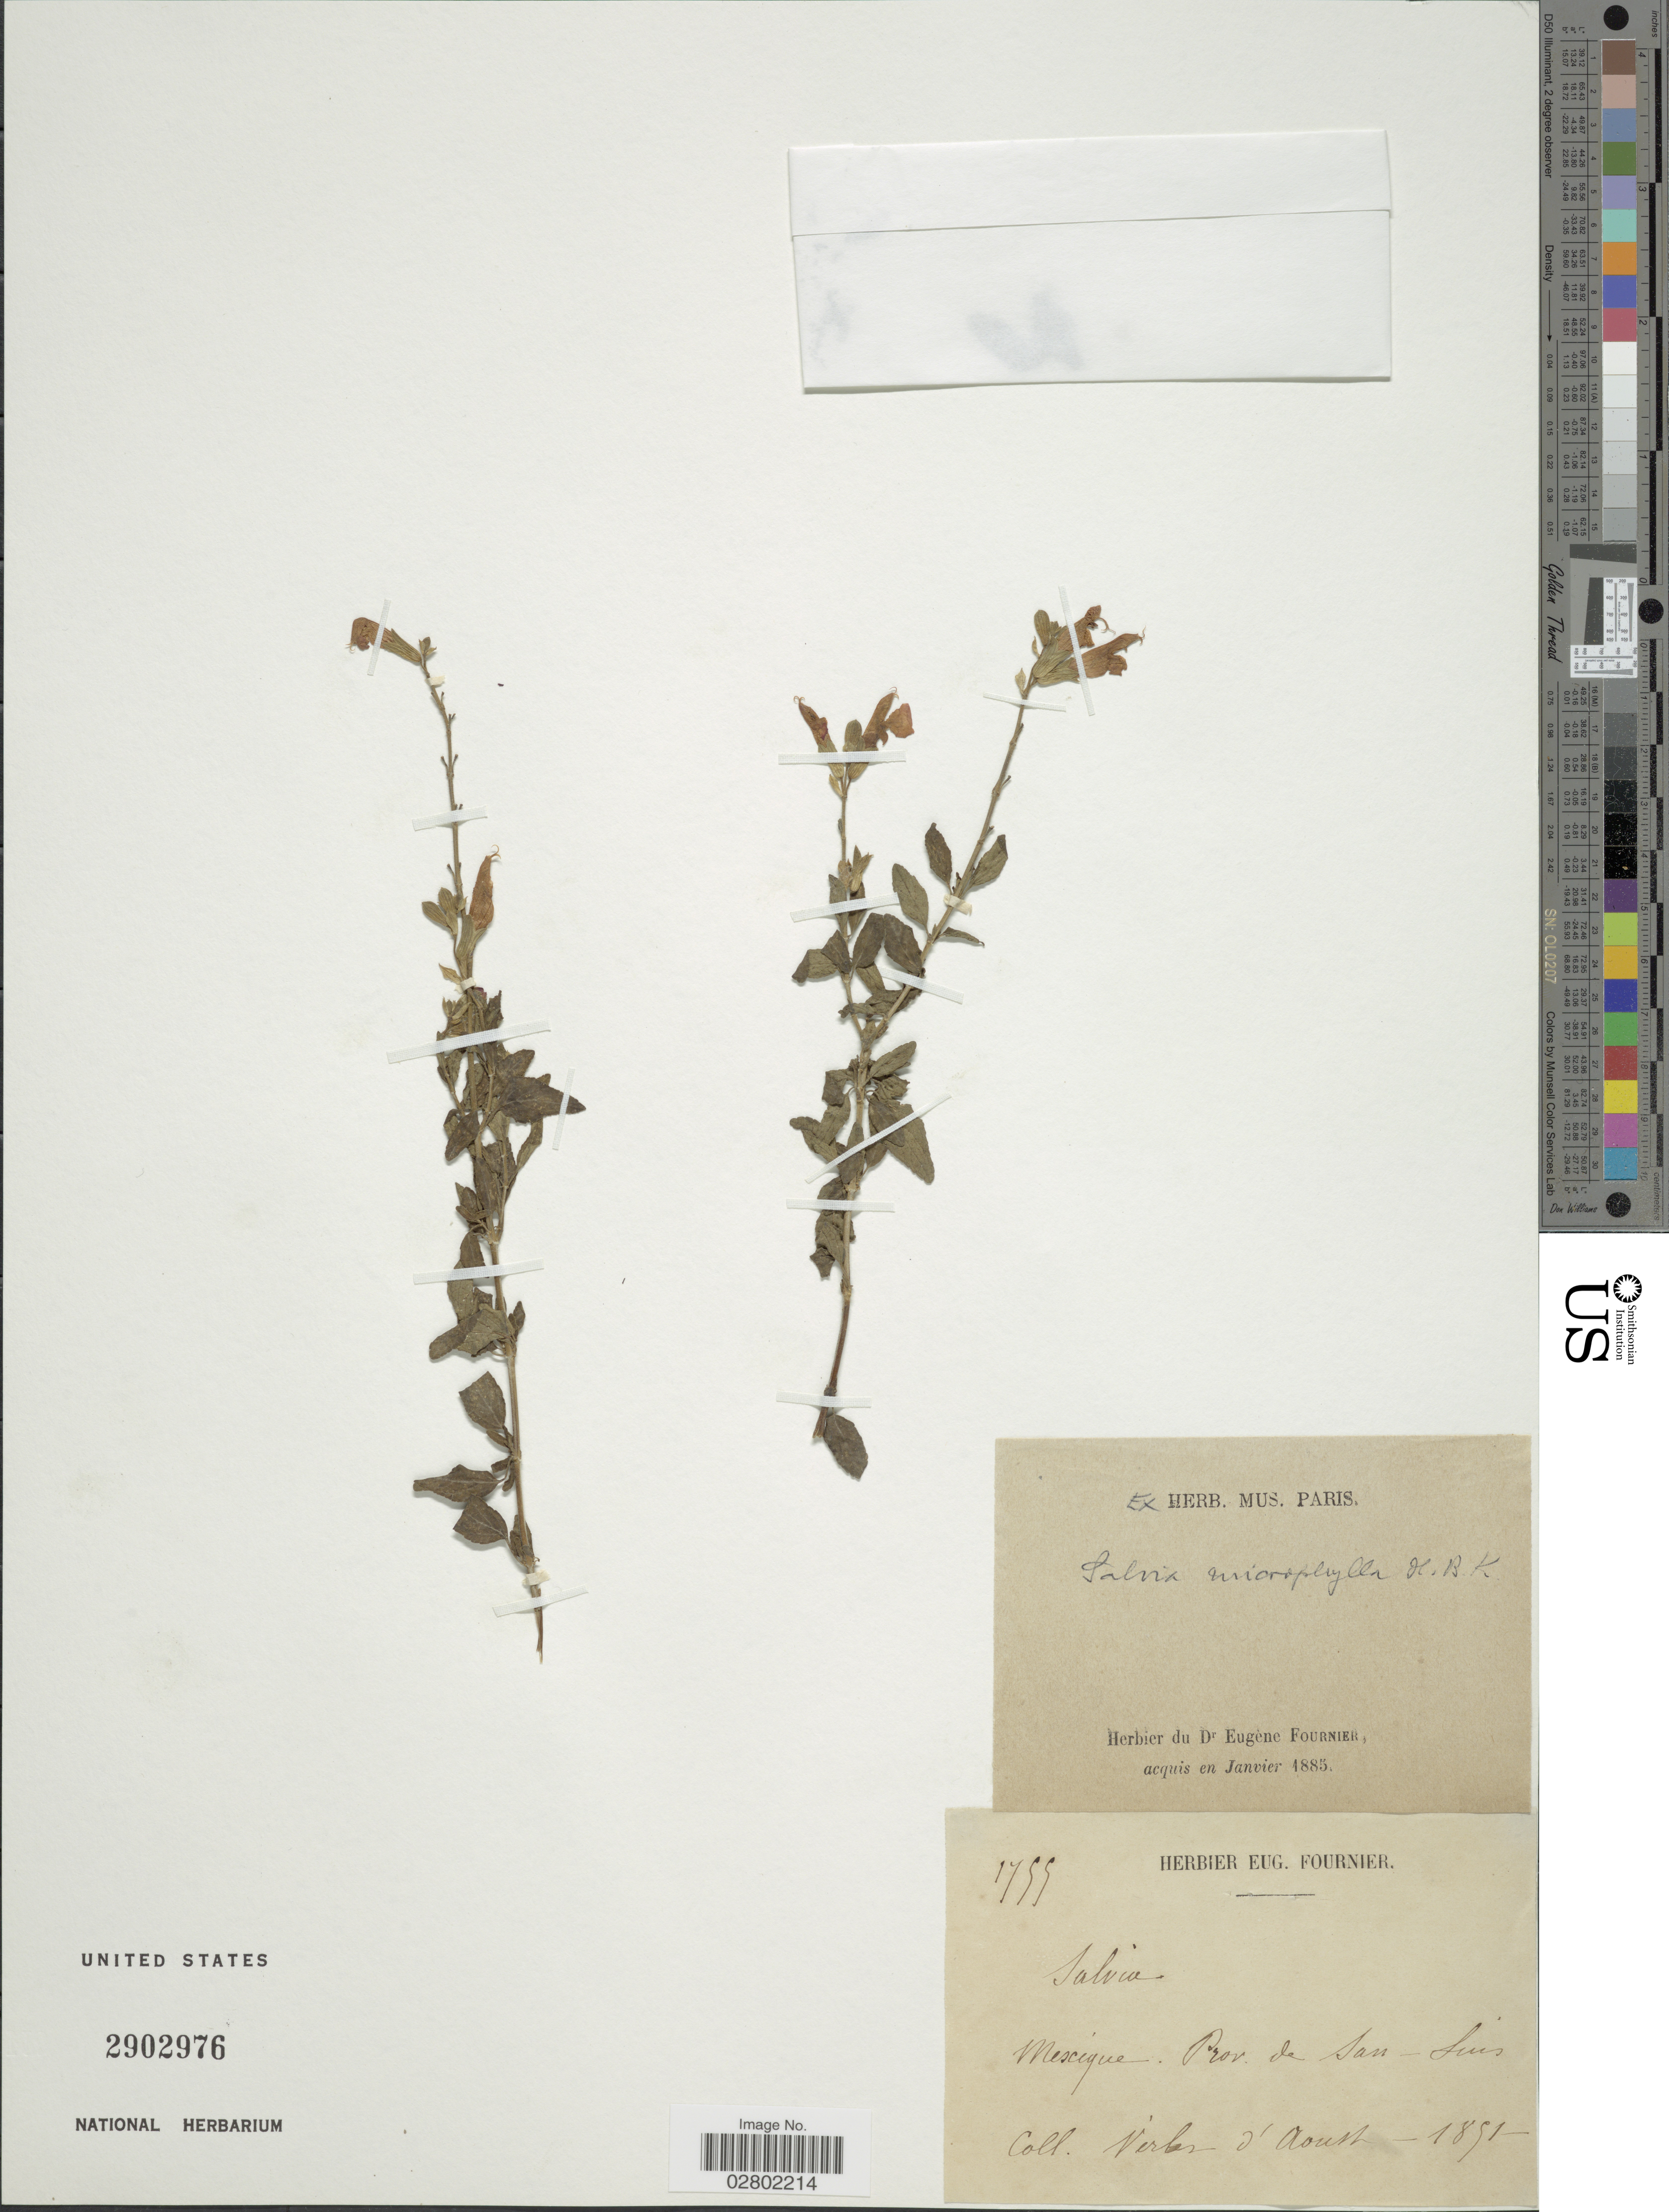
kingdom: Plantae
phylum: Tracheophyta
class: Magnoliopsida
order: Lamiales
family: Lamiaceae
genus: Salvia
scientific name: Salvia microphylla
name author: Kunth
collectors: V. D'Aoust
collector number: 1755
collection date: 1851-08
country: Mexico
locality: Prov. de San Luis.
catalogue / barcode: US 2902976